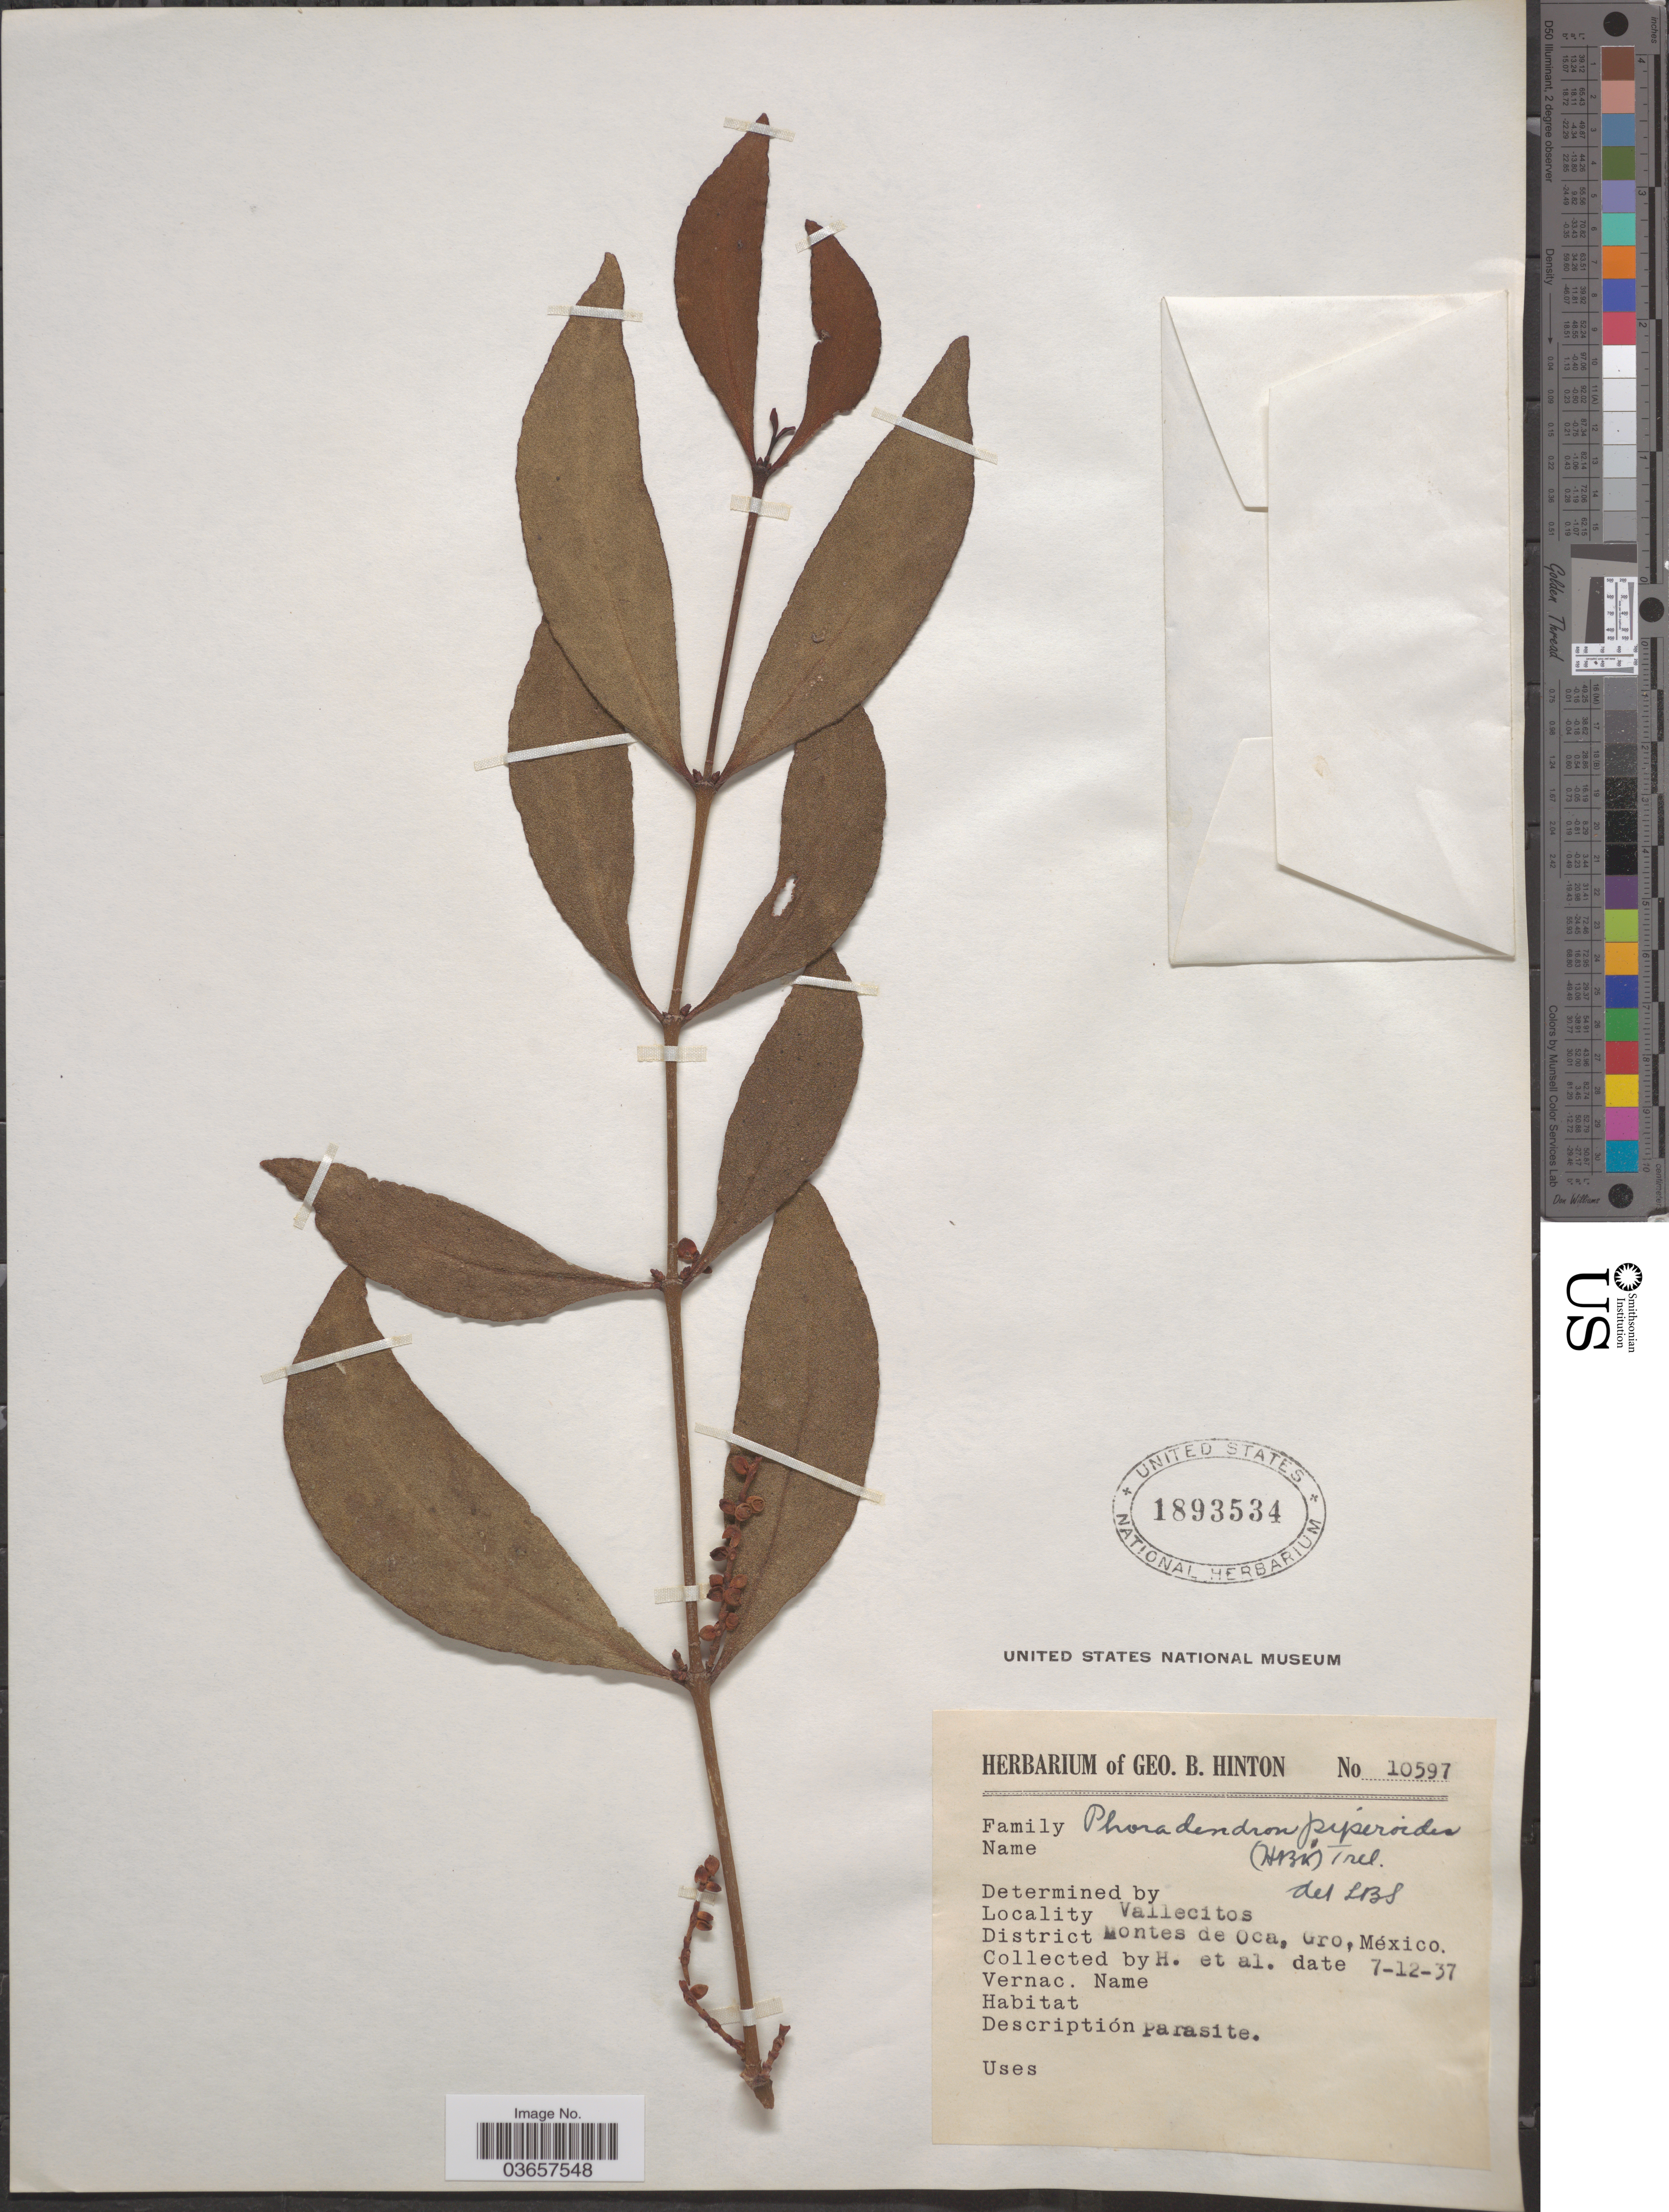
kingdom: Plantae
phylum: Tracheophyta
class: Magnoliopsida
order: Santalales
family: Viscaceae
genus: Phoradendron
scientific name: Phoradendron piperoides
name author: (Kunth) Trel.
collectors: G. B. Hinton & et al.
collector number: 10597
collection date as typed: Transcribed d/m/y: 7/12/37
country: Mexico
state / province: Guerrero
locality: Vallecitos. District Montes de Oca.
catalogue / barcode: US 1893534